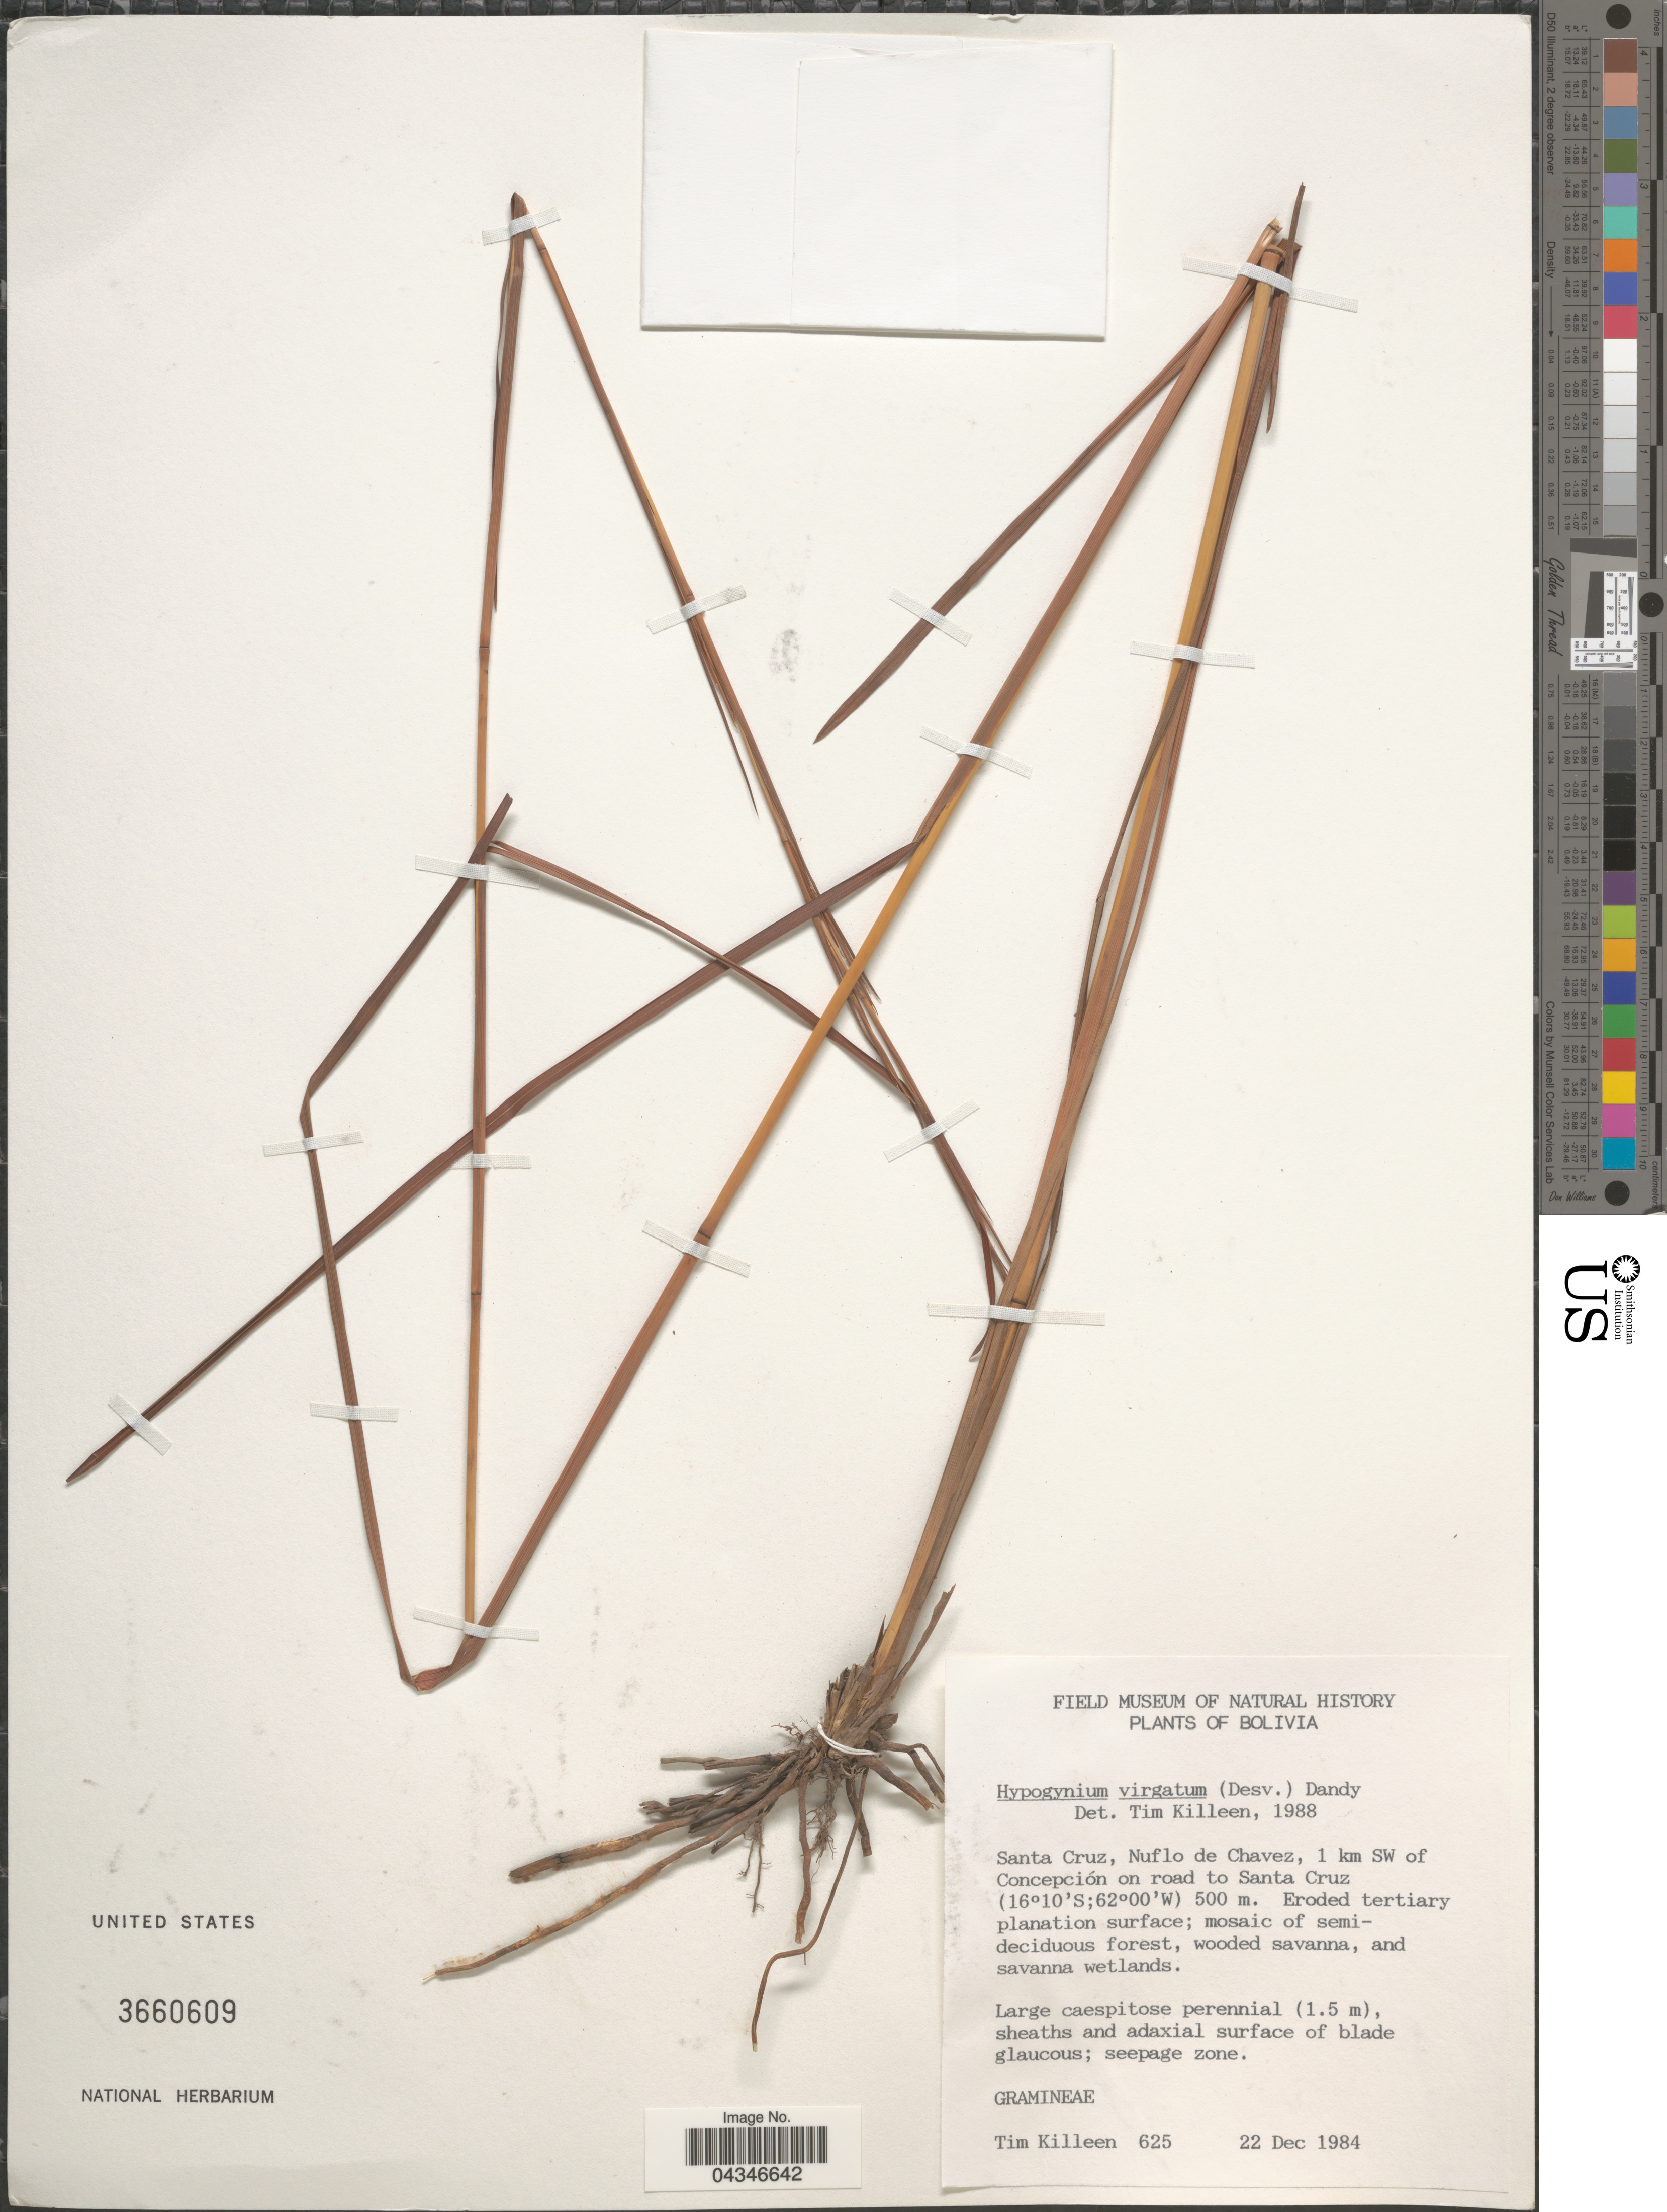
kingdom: Plantae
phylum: Tracheophyta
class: Liliopsida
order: Poales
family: Poaceae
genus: Andropogon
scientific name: Andropogon virgatus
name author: Desv. ex Ham.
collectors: T. J. Killeen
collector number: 625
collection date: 1984-12-22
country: Bolivia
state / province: Santa Cruz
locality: Santa Cruz, Nuflo de Chavez, 1 km SW of Concepción on road to Santa Cruz.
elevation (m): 500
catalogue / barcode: US 3660609